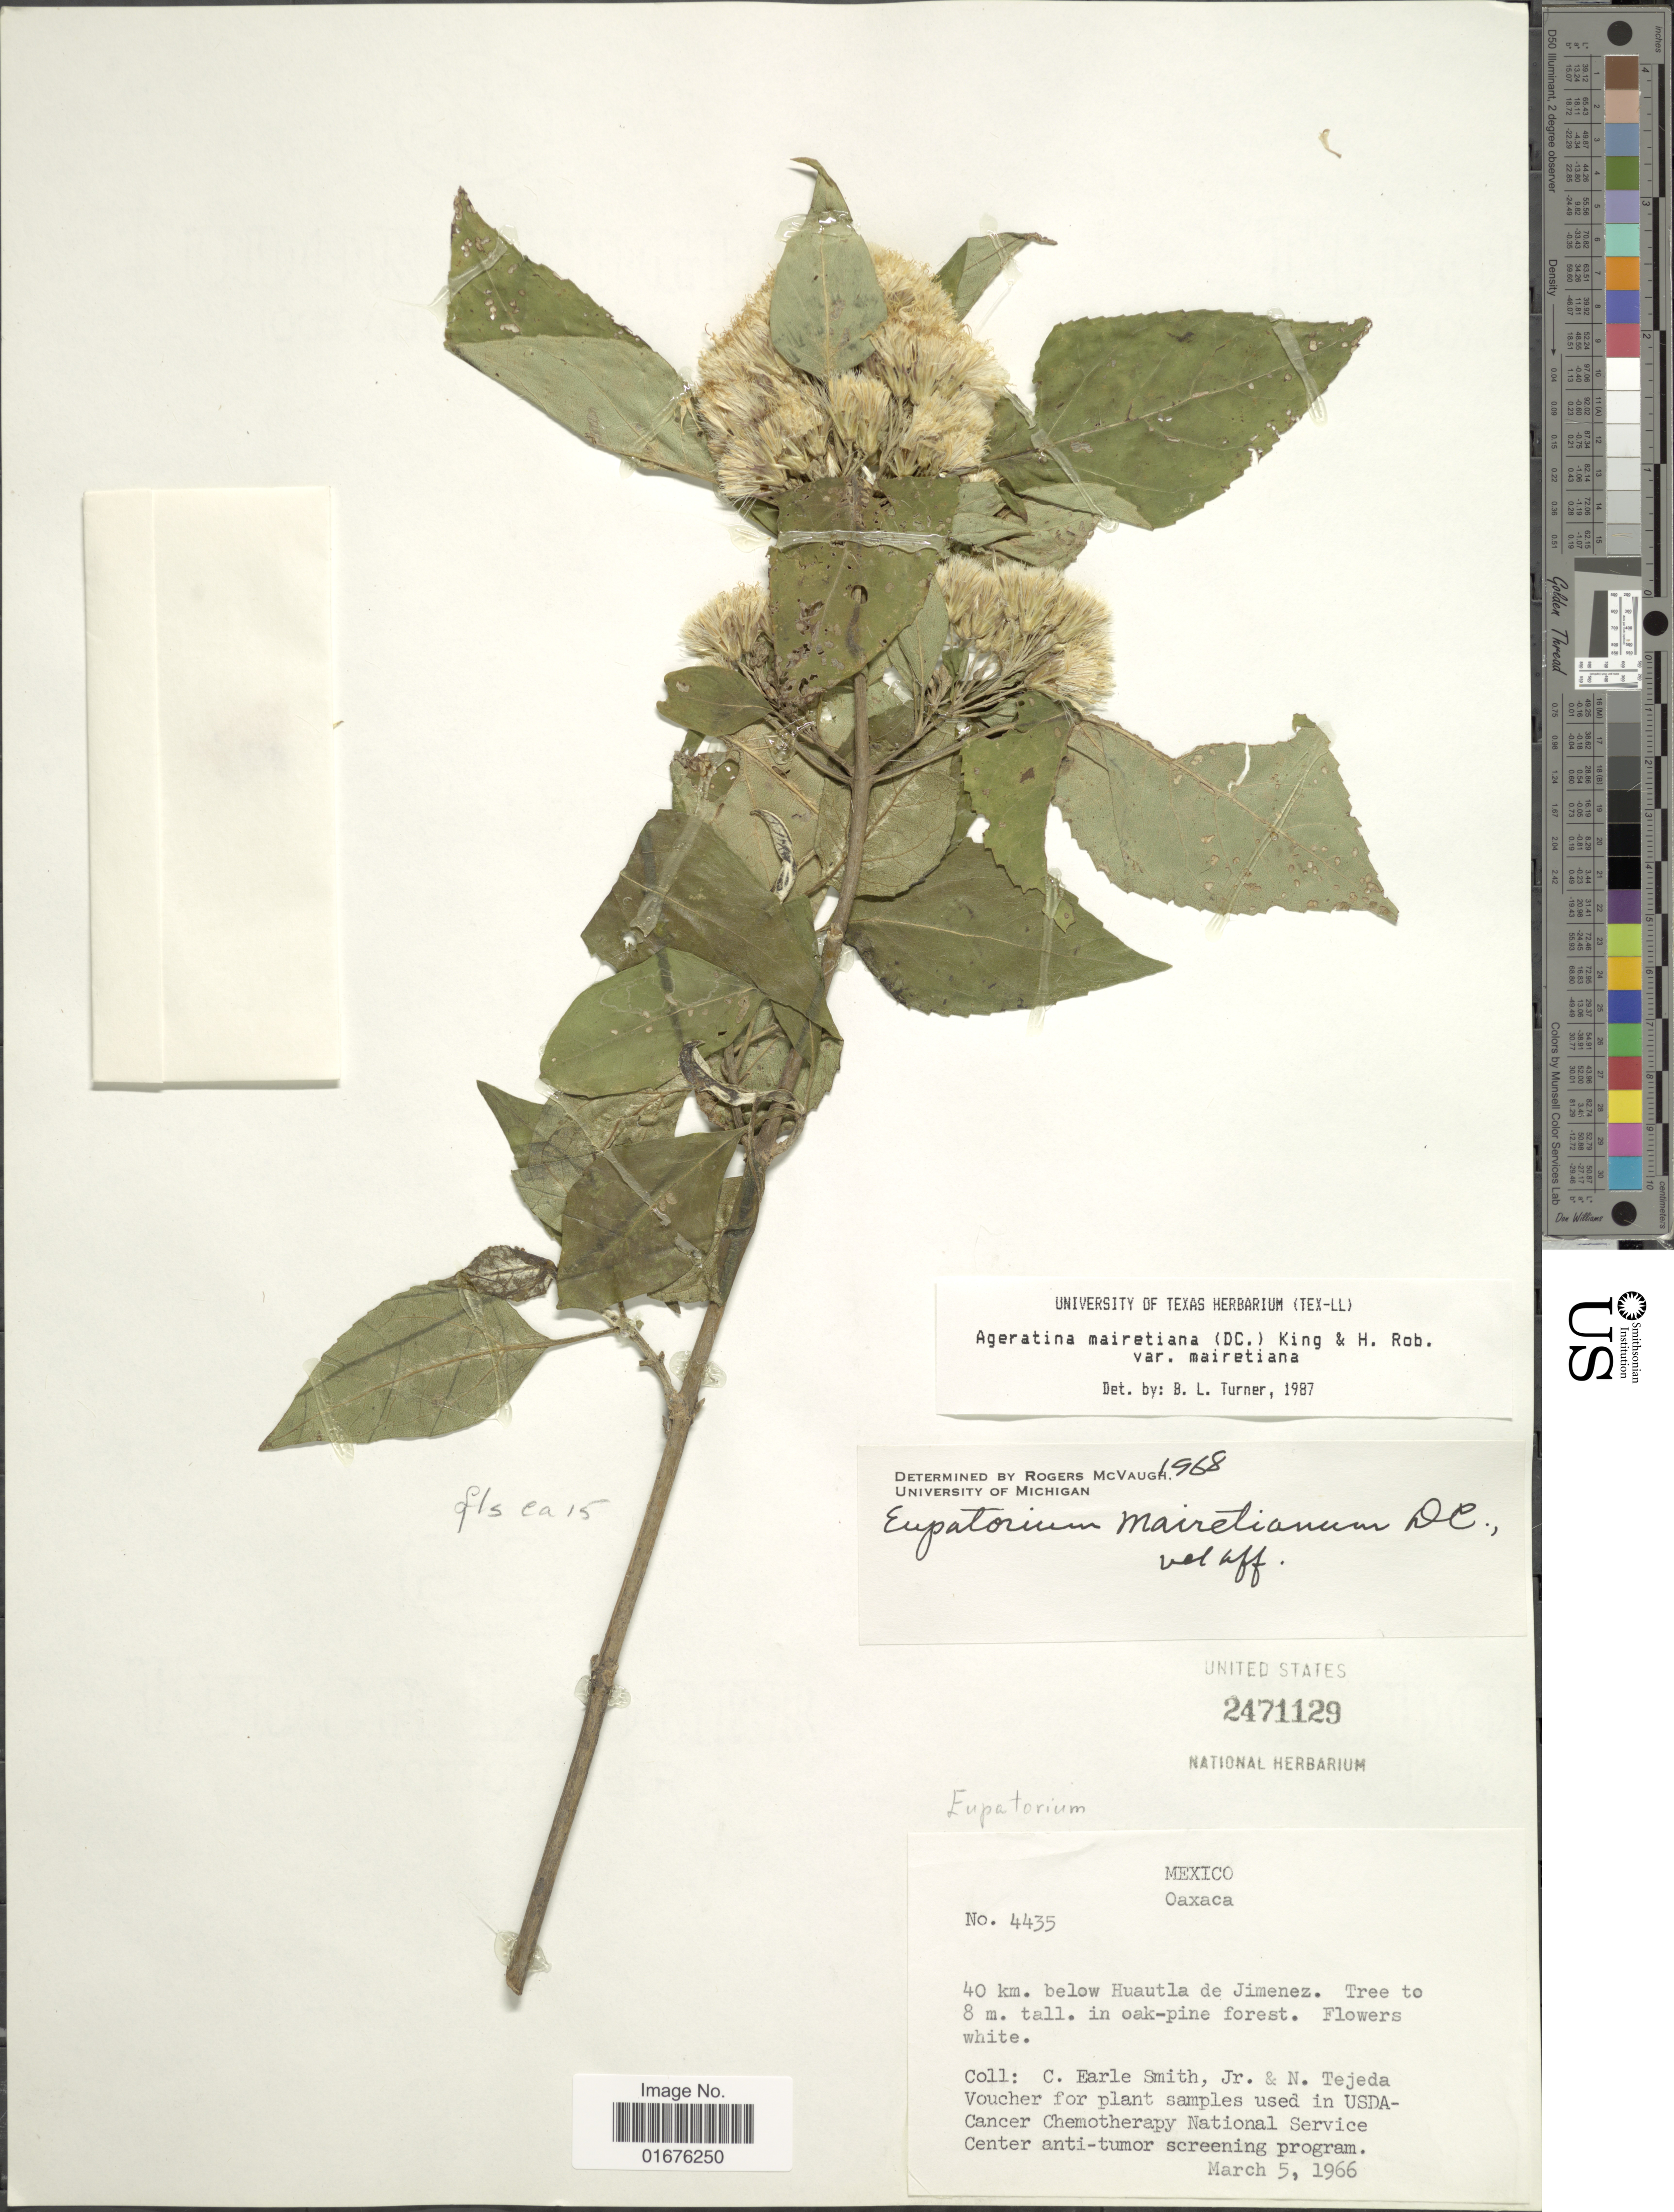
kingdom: Plantae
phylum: Tracheophyta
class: Magnoliopsida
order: Asterales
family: Asteraceae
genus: Ageratina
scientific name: Ageratina mairetiana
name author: (DC.) R.M. King & H. Rob.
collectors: C. E. Smith Jr. & N. Tejeda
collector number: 4435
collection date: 1966-03-05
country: Mexico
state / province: Oaxaca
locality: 40 km. below Huatla de Jimenez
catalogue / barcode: US 2471129